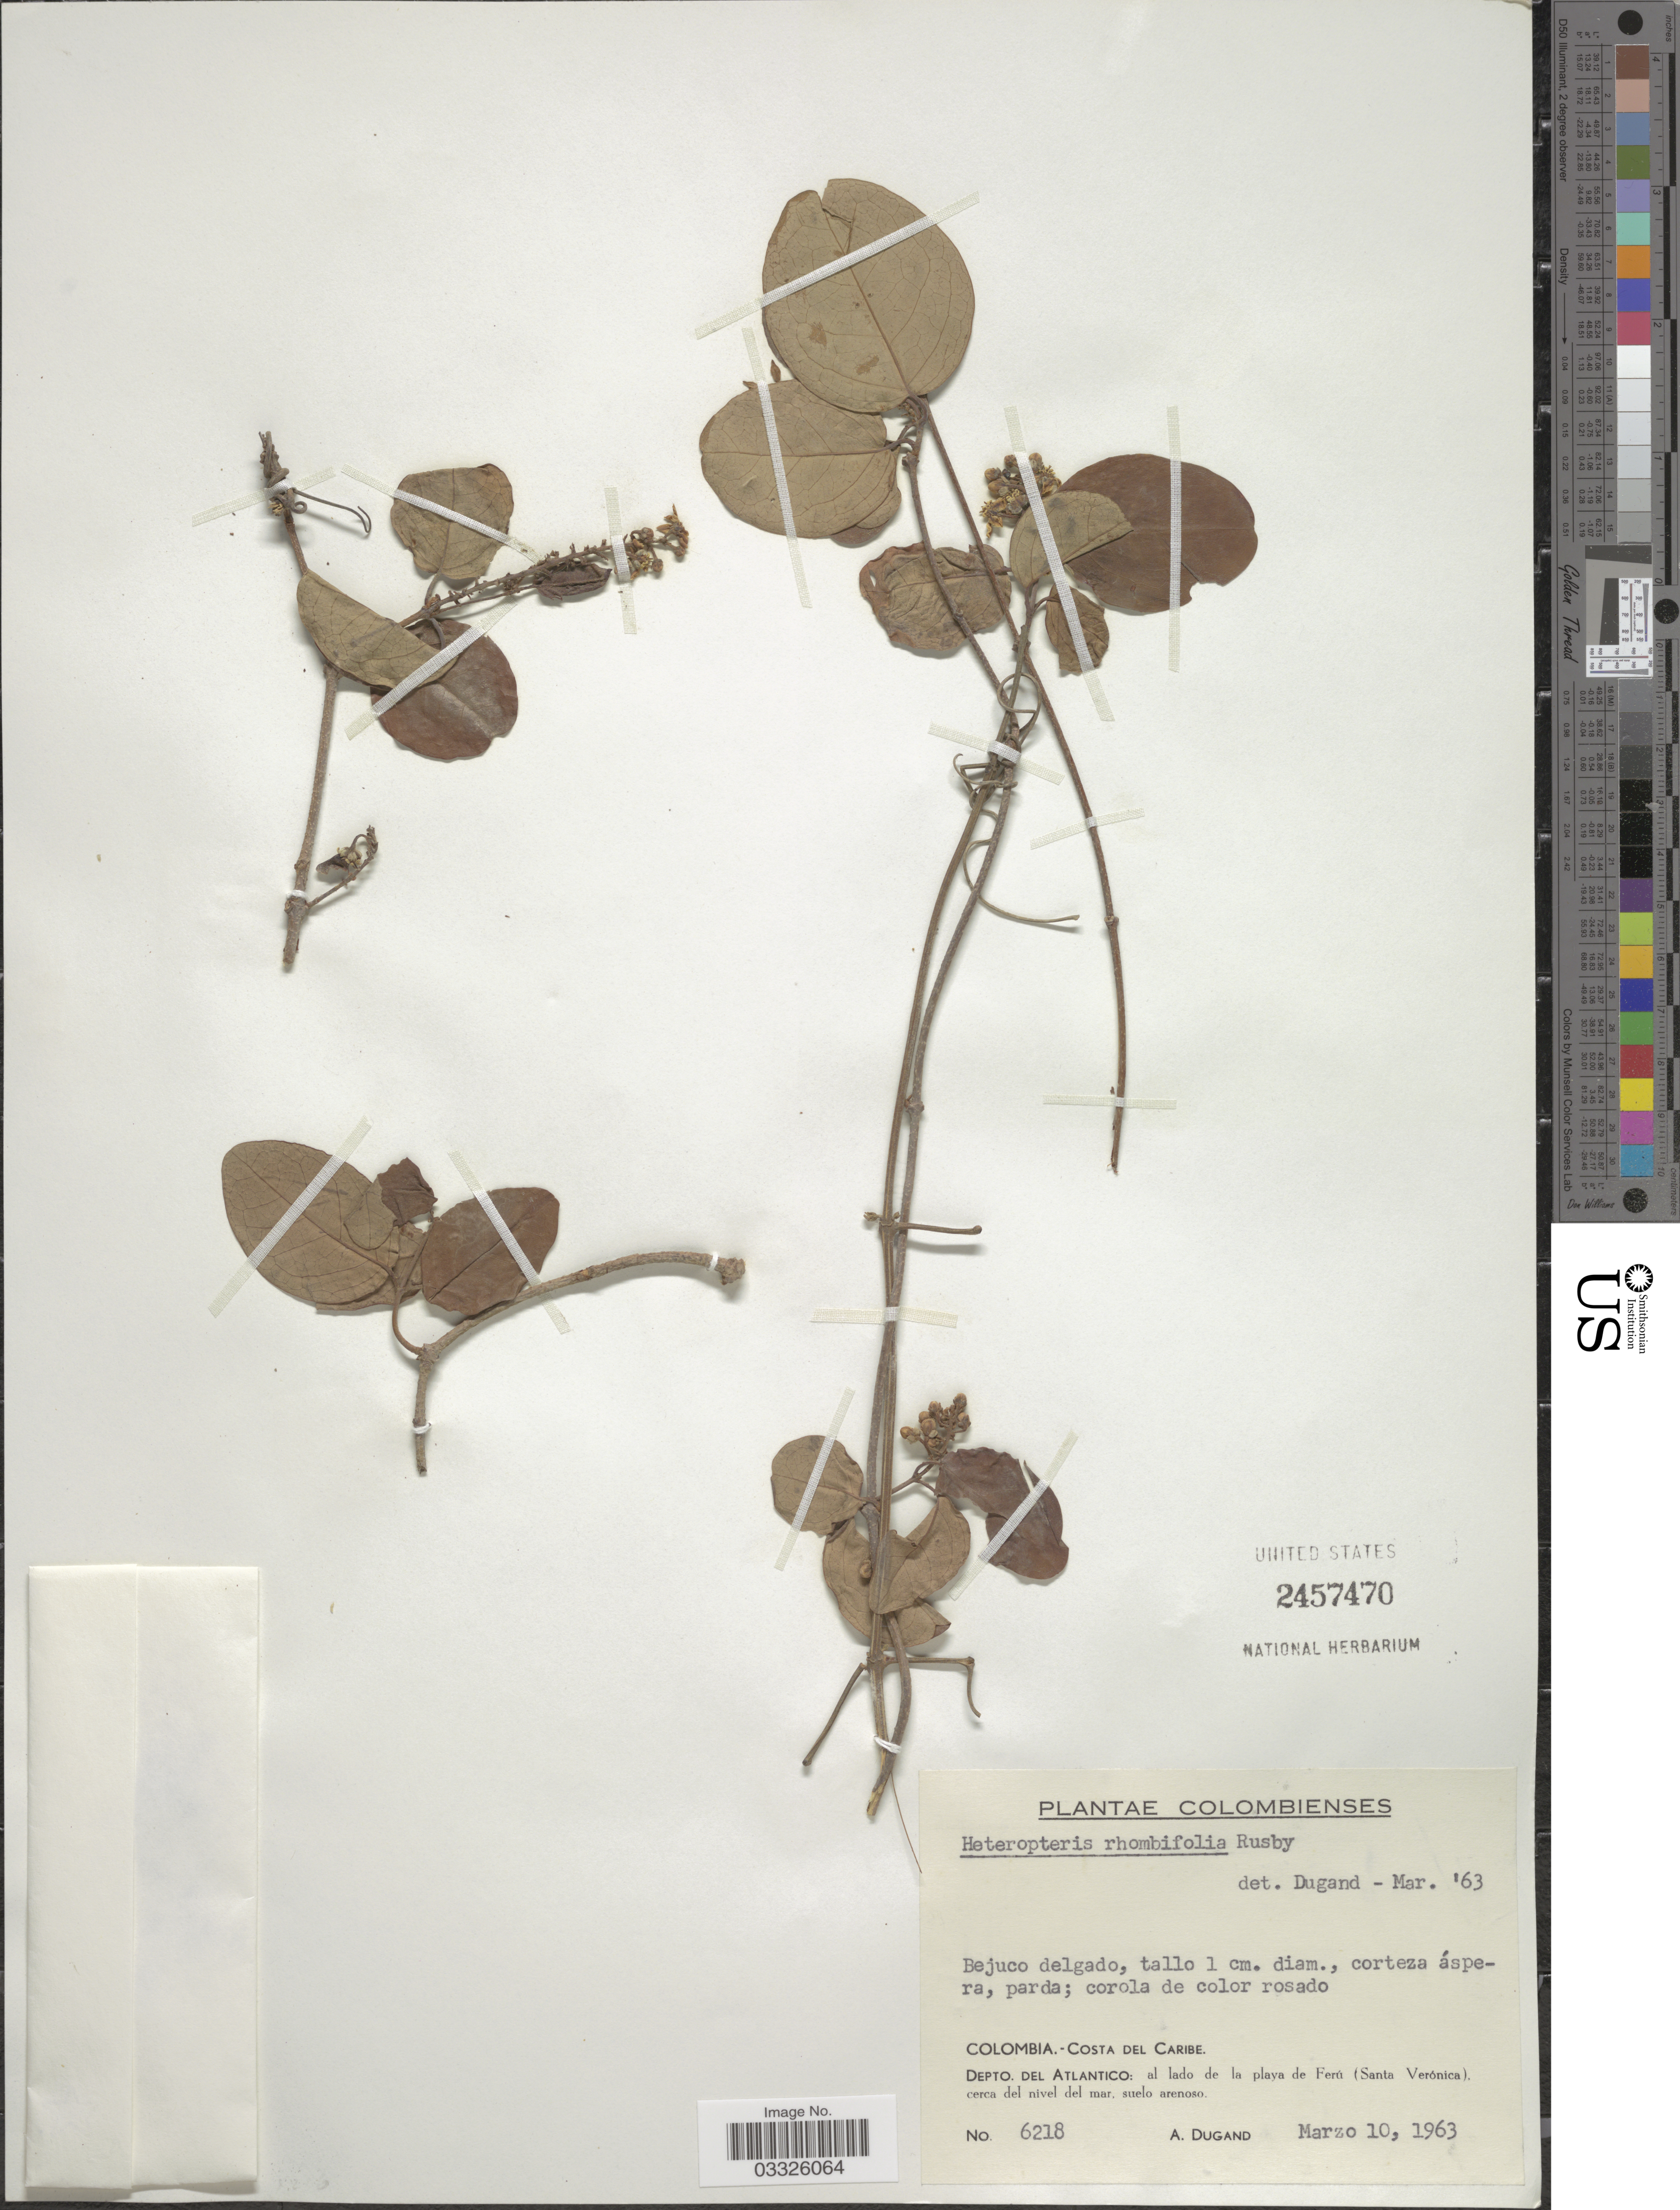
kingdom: Plantae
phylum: Tracheophyta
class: Magnoliopsida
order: Malpighiales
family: Malpighiaceae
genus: Heteropterys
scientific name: Heteropterys prunifolia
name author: (Kunth) W.R. Anderson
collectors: A. Dugand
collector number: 6218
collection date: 1963-03-10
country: Colombia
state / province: Atlántico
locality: Costa del Caribe. Depto. del Atlantico: al lado de la playa de Ferú (Santa Verónica).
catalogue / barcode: US 2457470